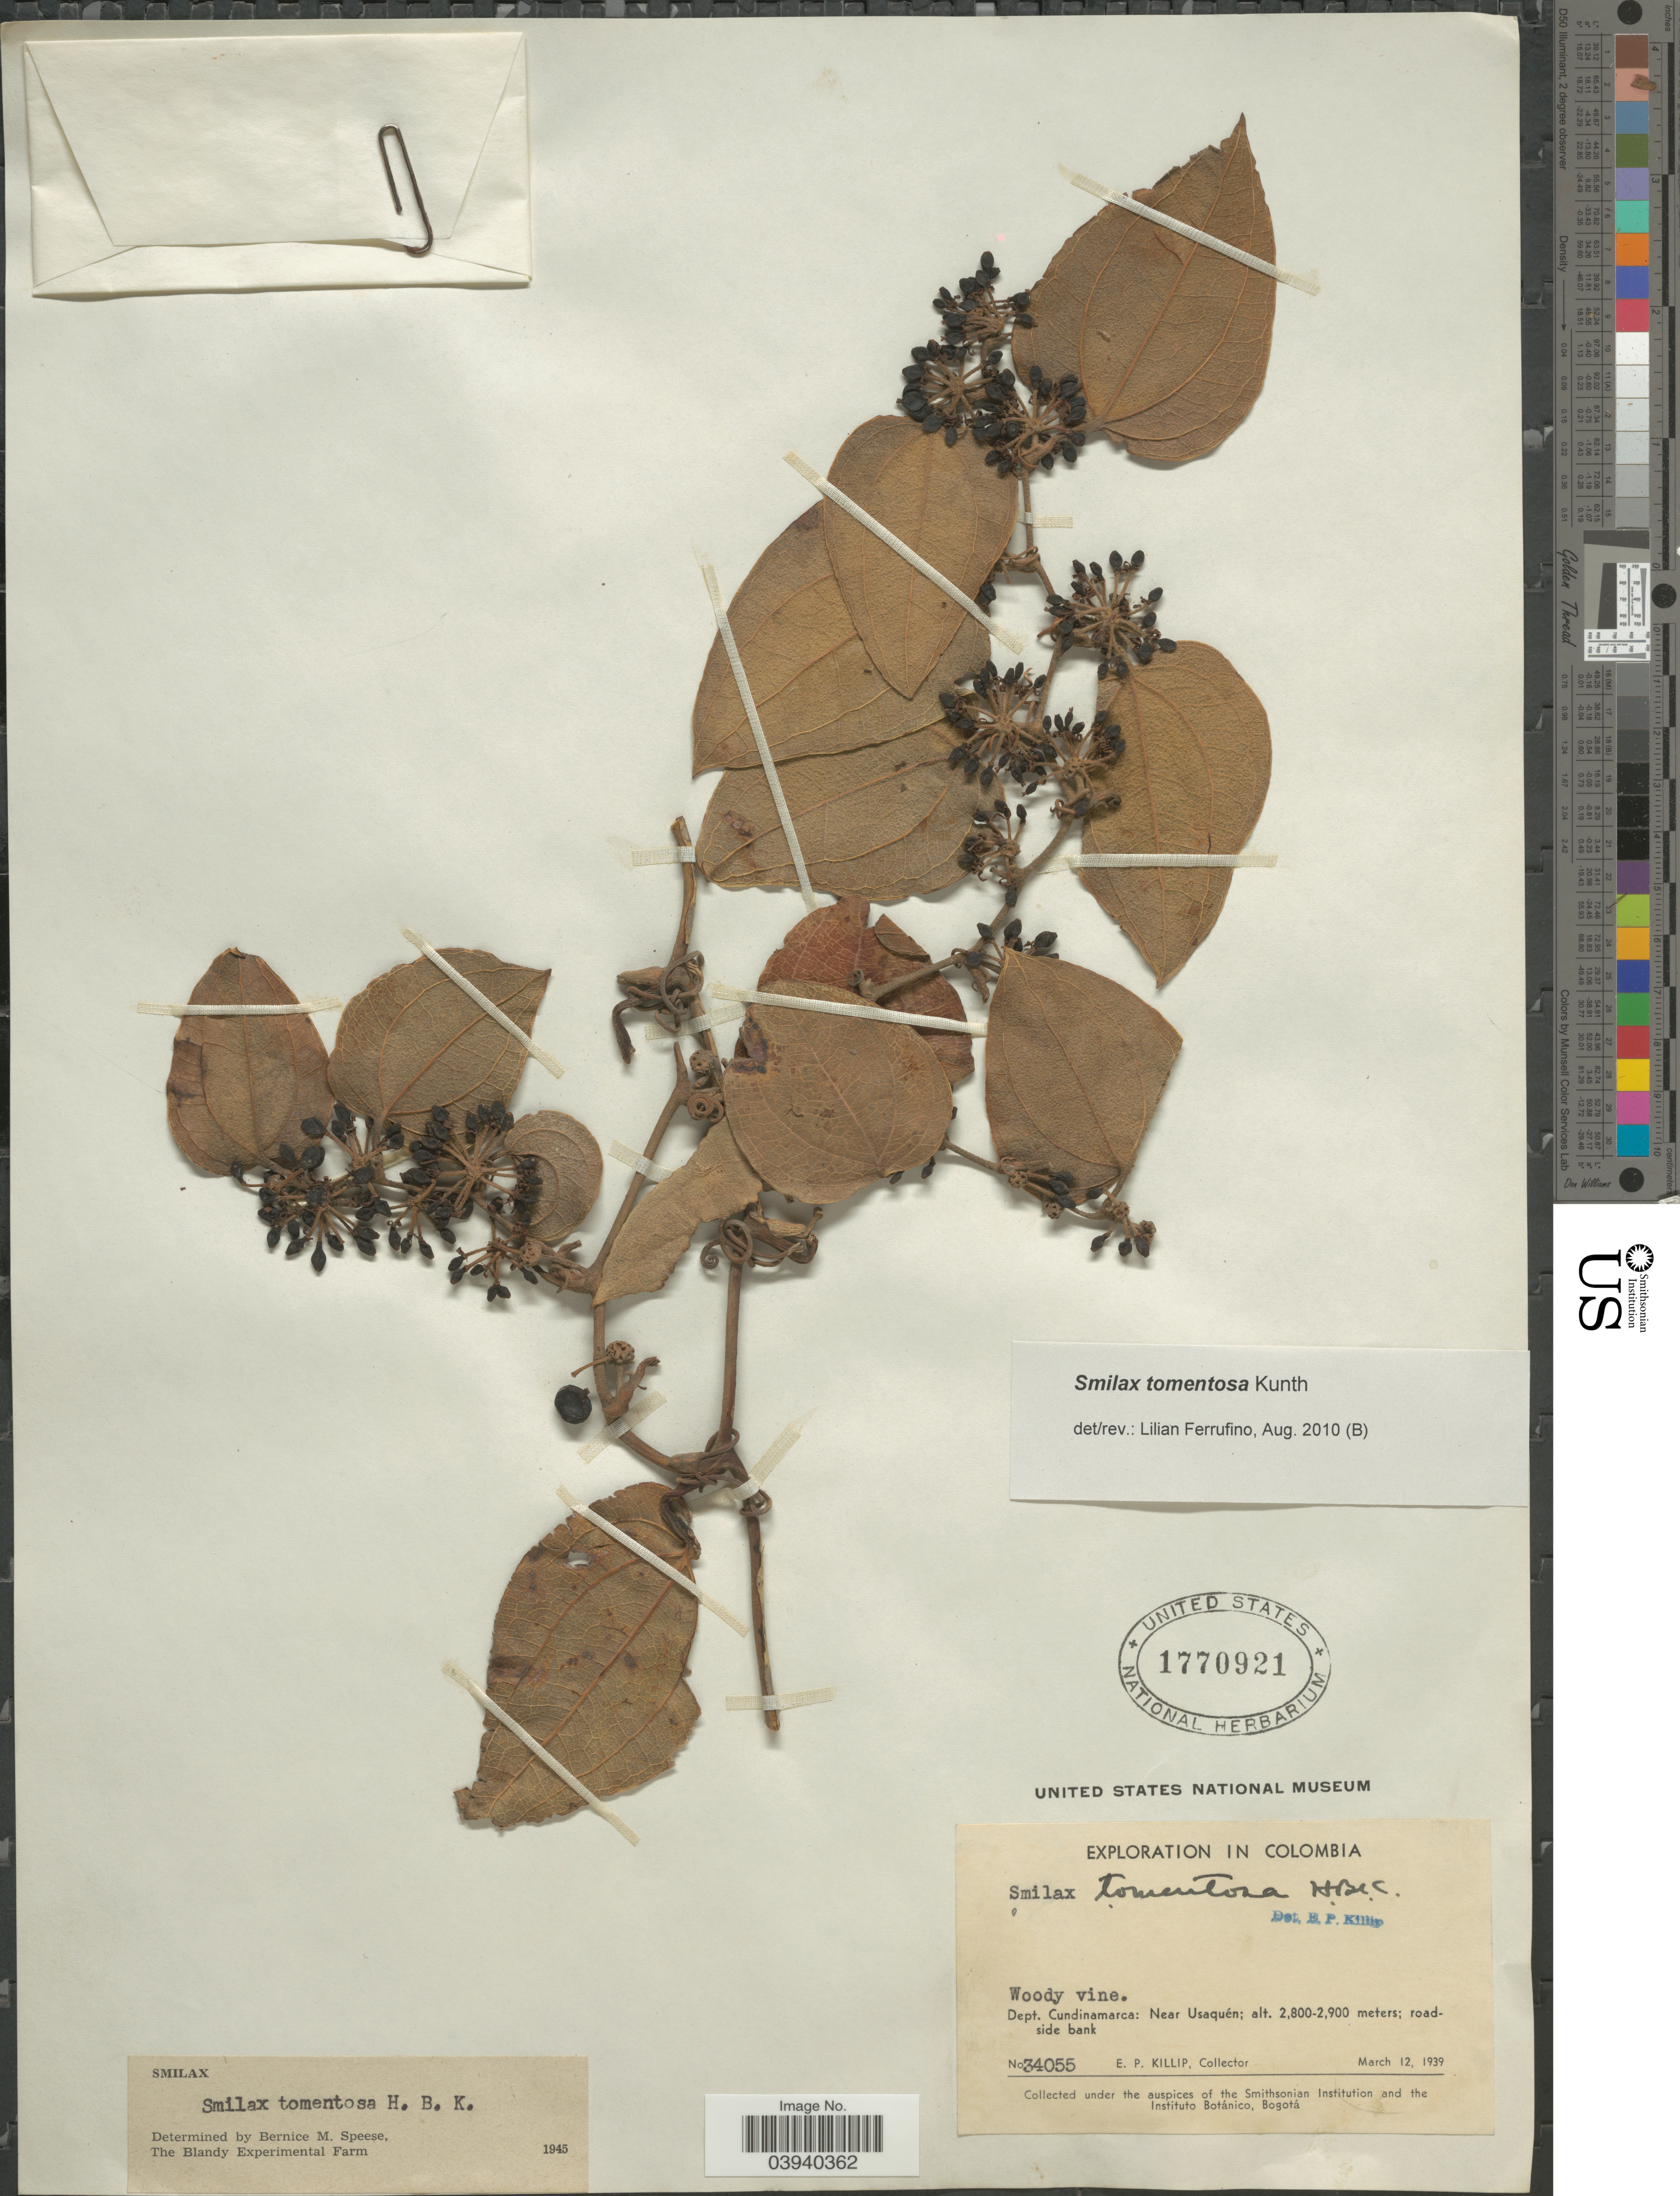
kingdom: Plantae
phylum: Tracheophyta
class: Liliopsida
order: Liliales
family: Smilacaceae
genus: Smilax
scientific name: Smilax tomentosa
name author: Kunth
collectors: E. P. Killip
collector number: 34055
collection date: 1939-03-12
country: Colombia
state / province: Cundinamarca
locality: Dept. Cundinamarca: Near Usaquén.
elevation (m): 2800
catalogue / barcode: US 1770921